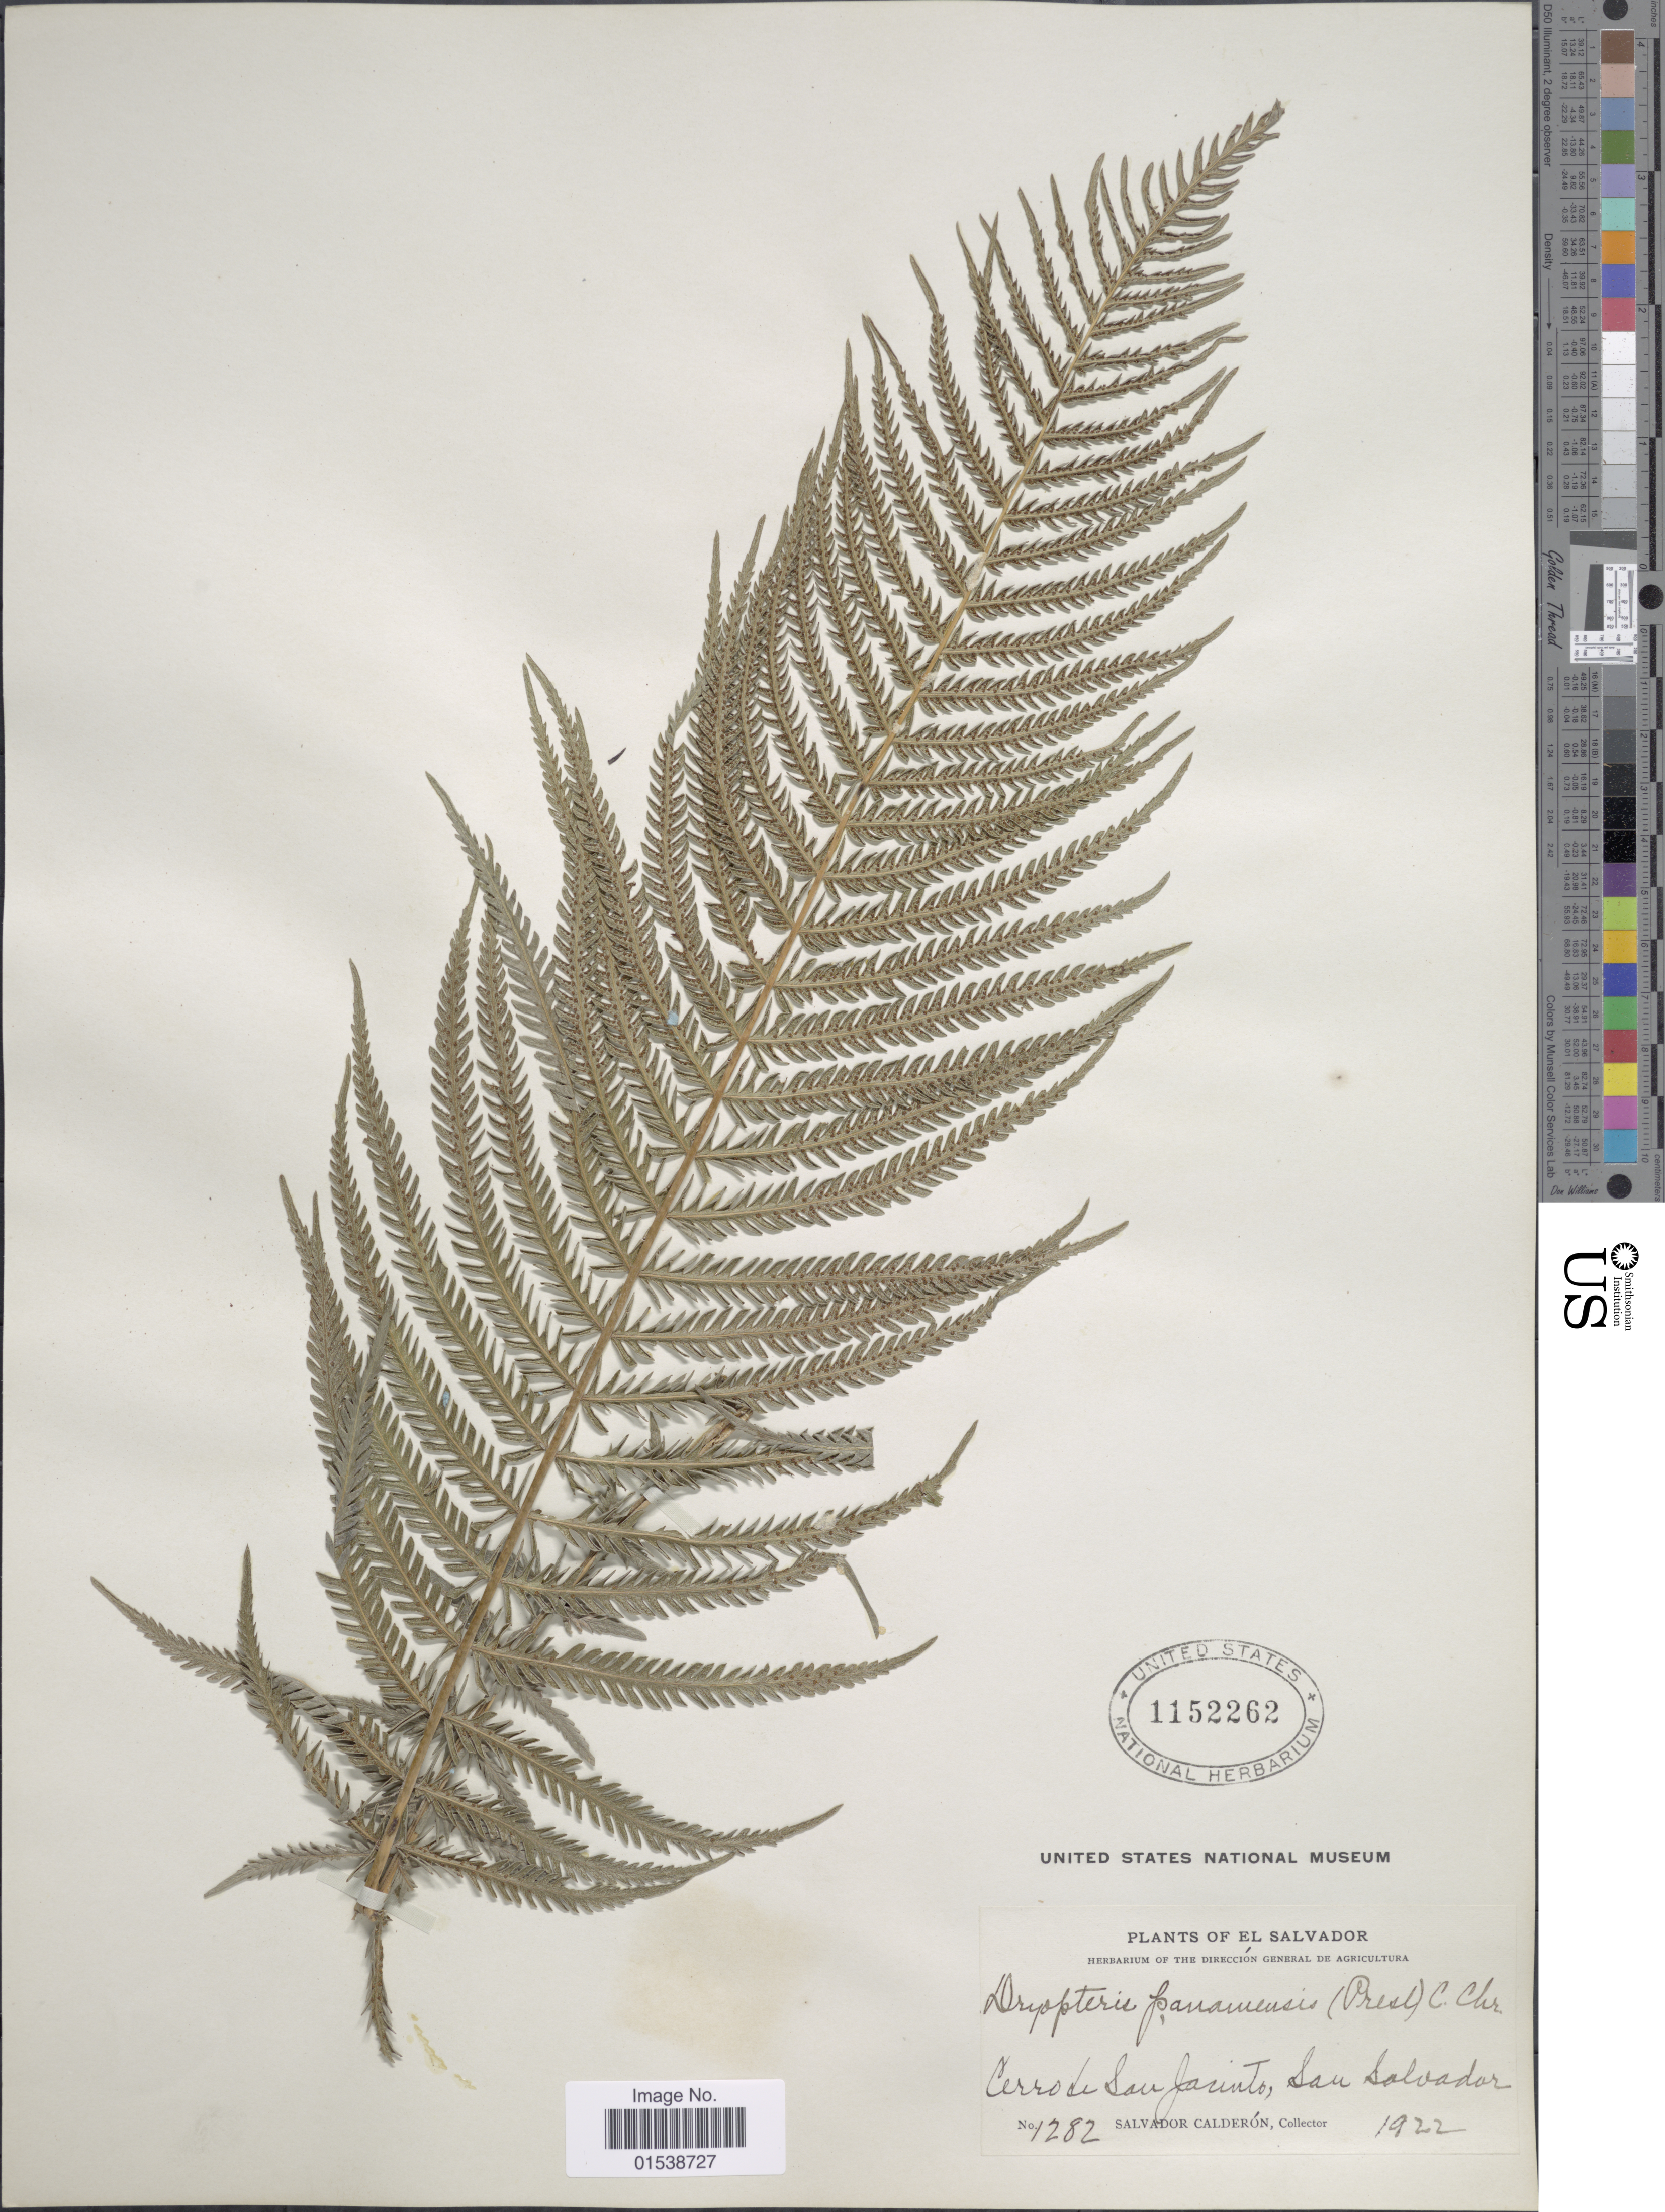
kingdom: Plantae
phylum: Tracheophyta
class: Polypodiopsida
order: Polypodiales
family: Thelypteridaceae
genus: Amauropelta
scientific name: Amauropelta resinifera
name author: (Desv.) Pic. Serm.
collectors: S. Calderón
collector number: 1282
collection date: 1922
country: El Salvador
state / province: San Salvador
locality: Cerro de San Juancito, San Slavador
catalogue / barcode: US 1152262